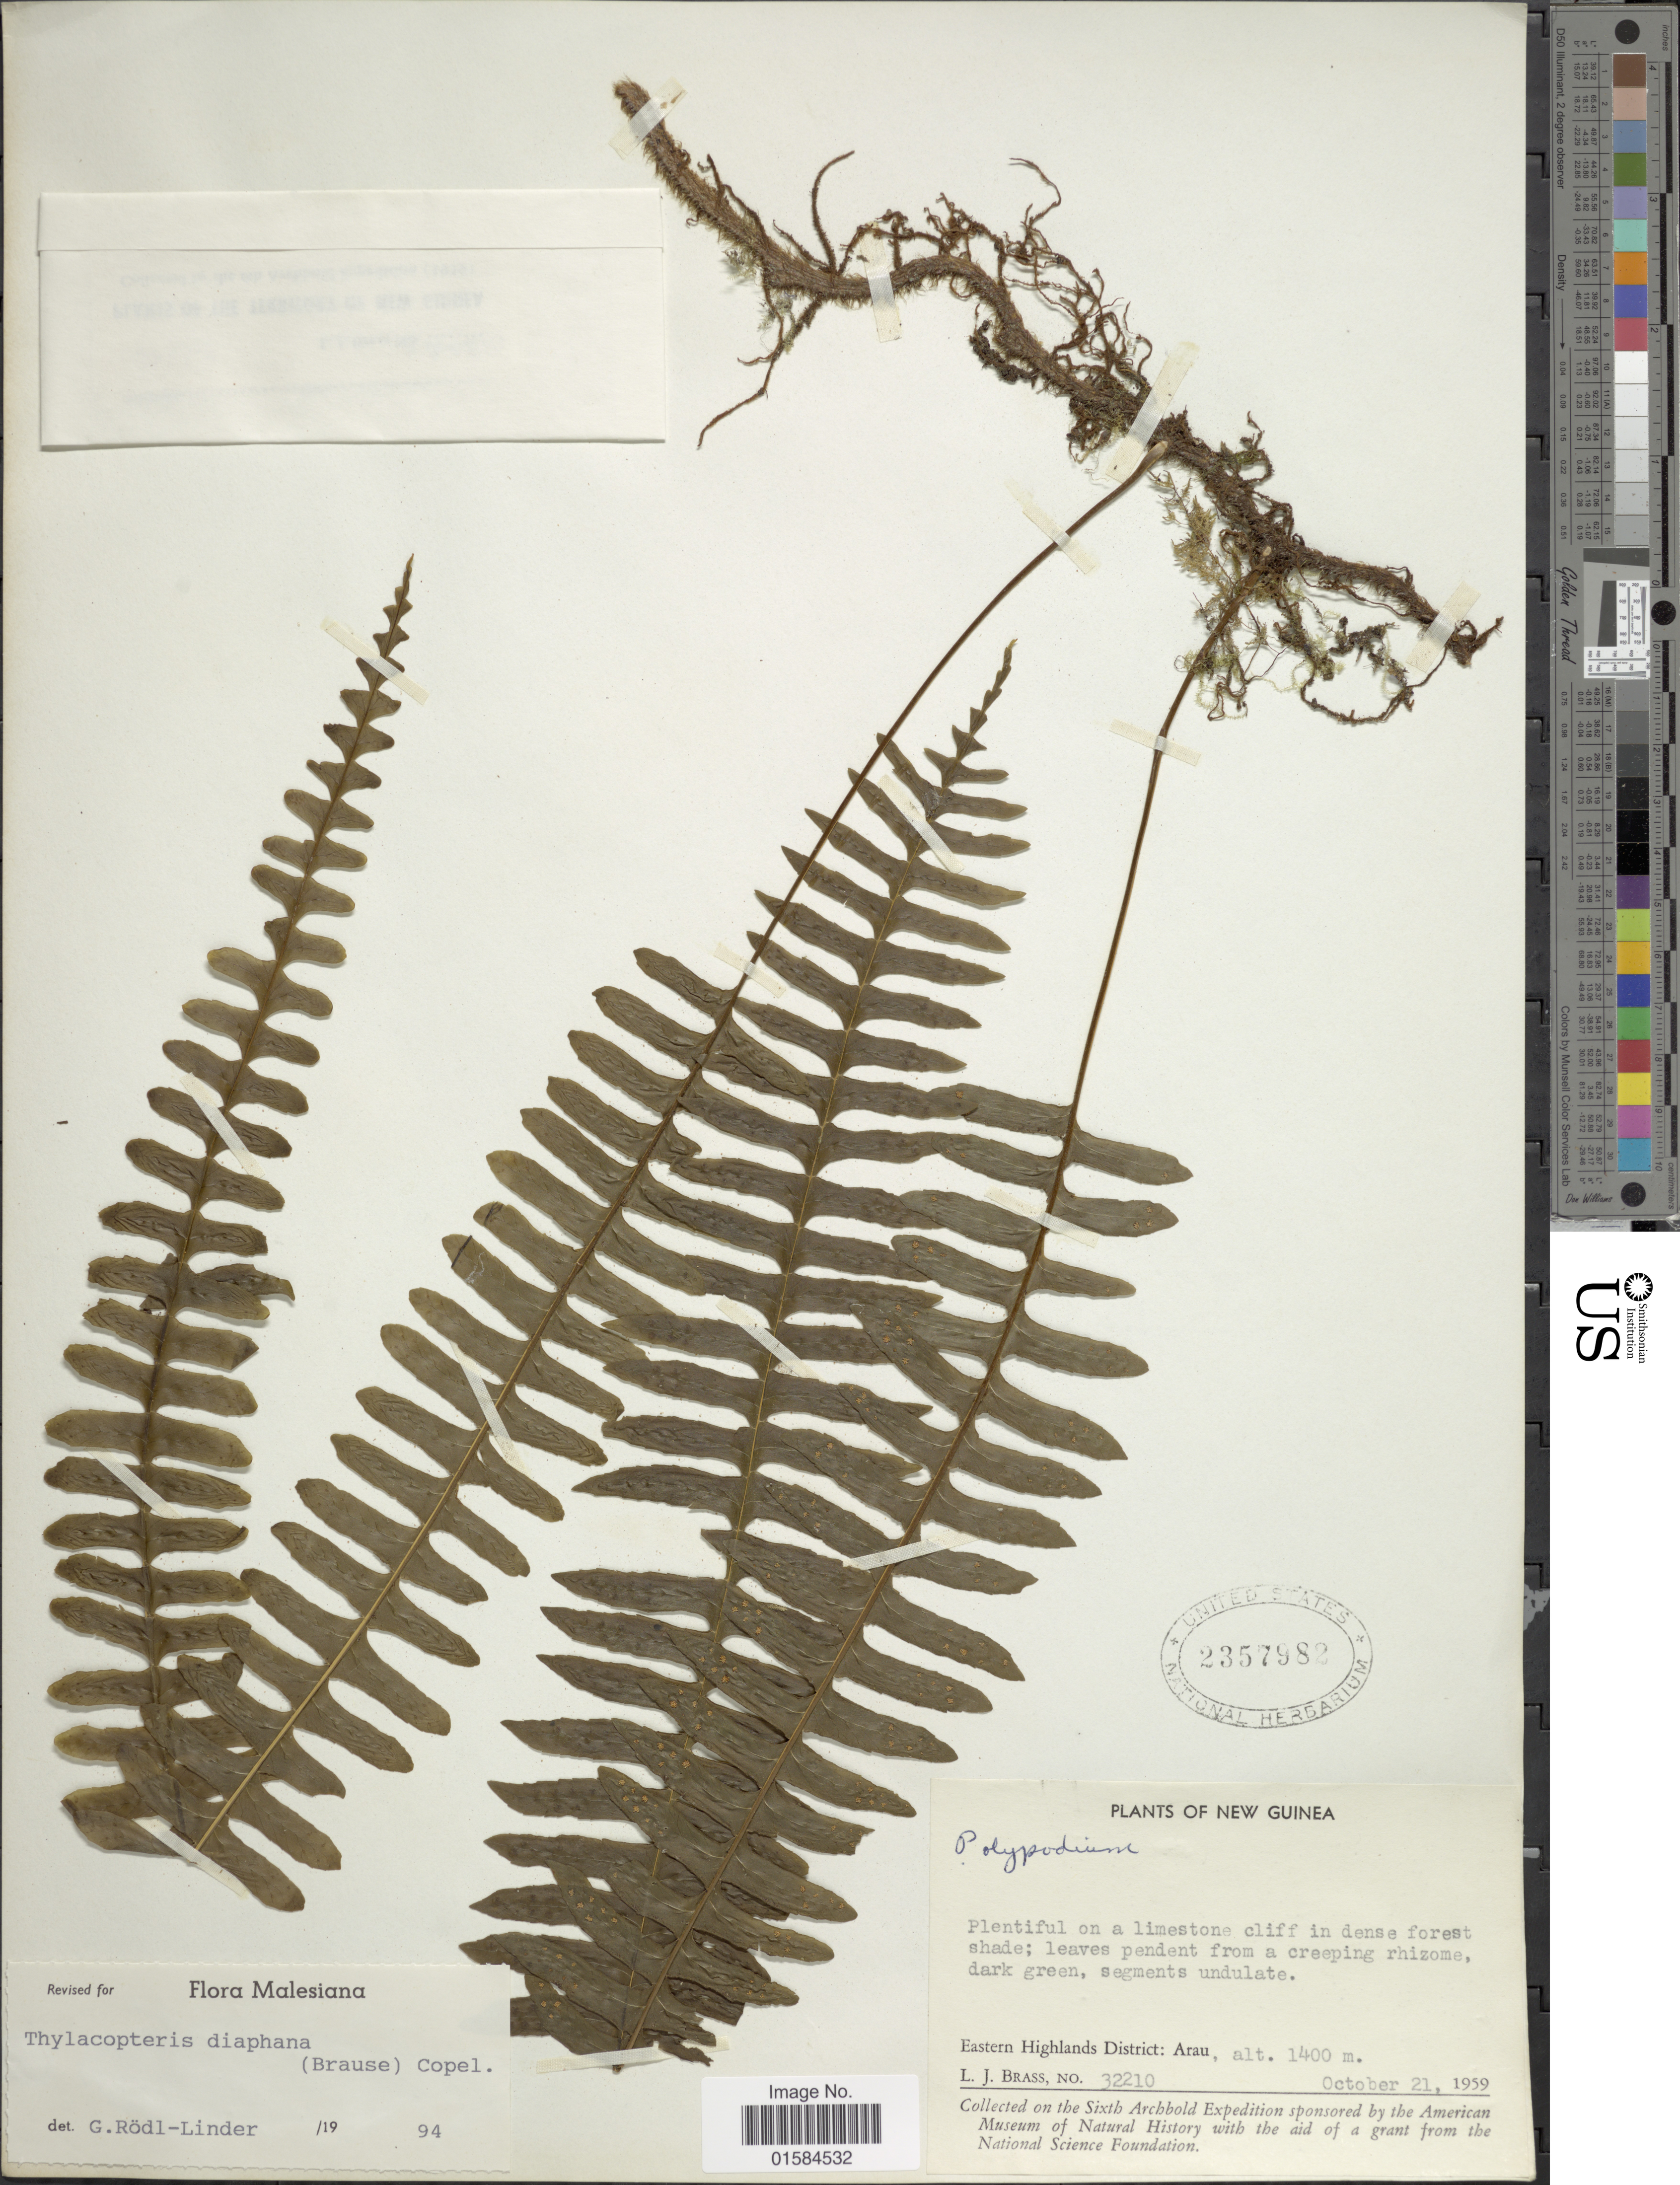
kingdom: Plantae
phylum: Tracheophyta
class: Polypodiopsida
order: Polypodiales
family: Polypodiaceae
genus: Thylacopteris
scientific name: Thylacopteris diaphana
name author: (Brause) Copel.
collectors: L. J. Brass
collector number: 32210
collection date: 1959-10-21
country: Papua New Guinea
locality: New Guinea, Eastern Highlands District: Arau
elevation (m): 1400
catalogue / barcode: US 2357982